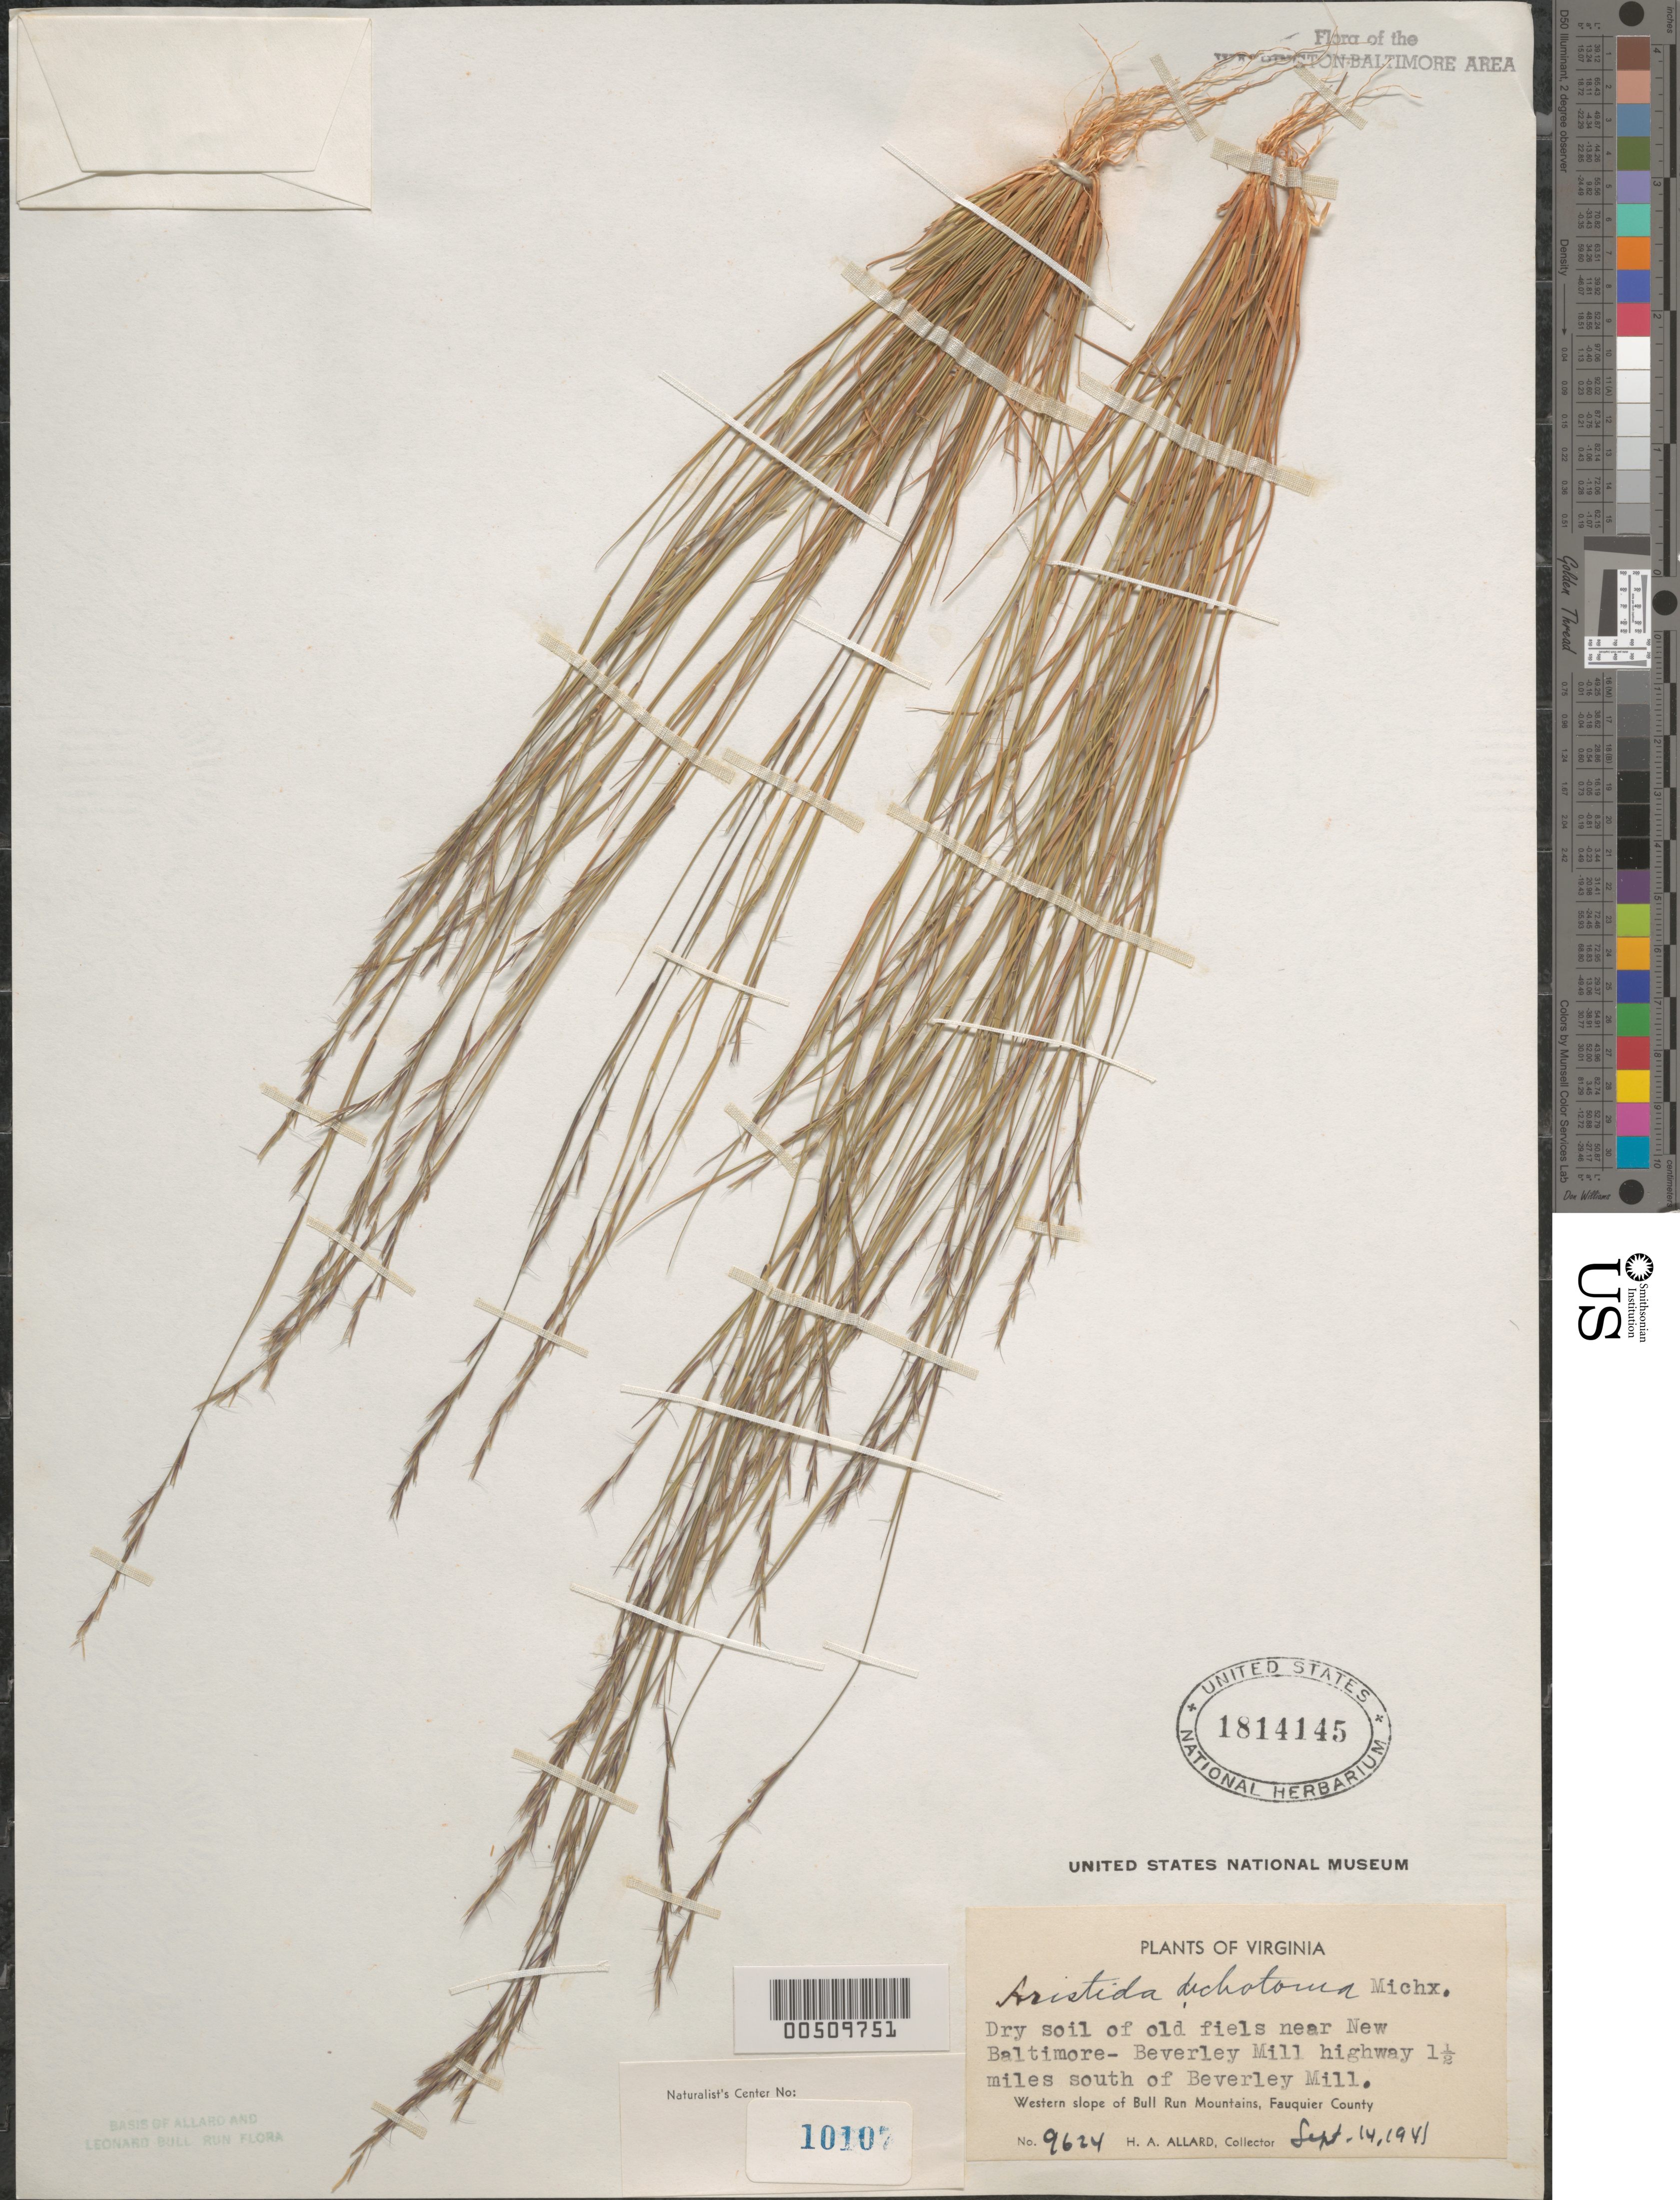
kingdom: Plantae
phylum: Tracheophyta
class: Liliopsida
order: Poales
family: Poaceae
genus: Aristida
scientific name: Aristida dichotoma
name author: Michx.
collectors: H. A. Allard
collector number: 9624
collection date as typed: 14 Sep 1941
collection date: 1941-09-14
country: United States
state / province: Virginia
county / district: Fauquier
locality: Bull Run Mts., 1.5 Mi S of Beverley Mill Bull Run Mts.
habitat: Dry soil of old fields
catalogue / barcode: US 1814145